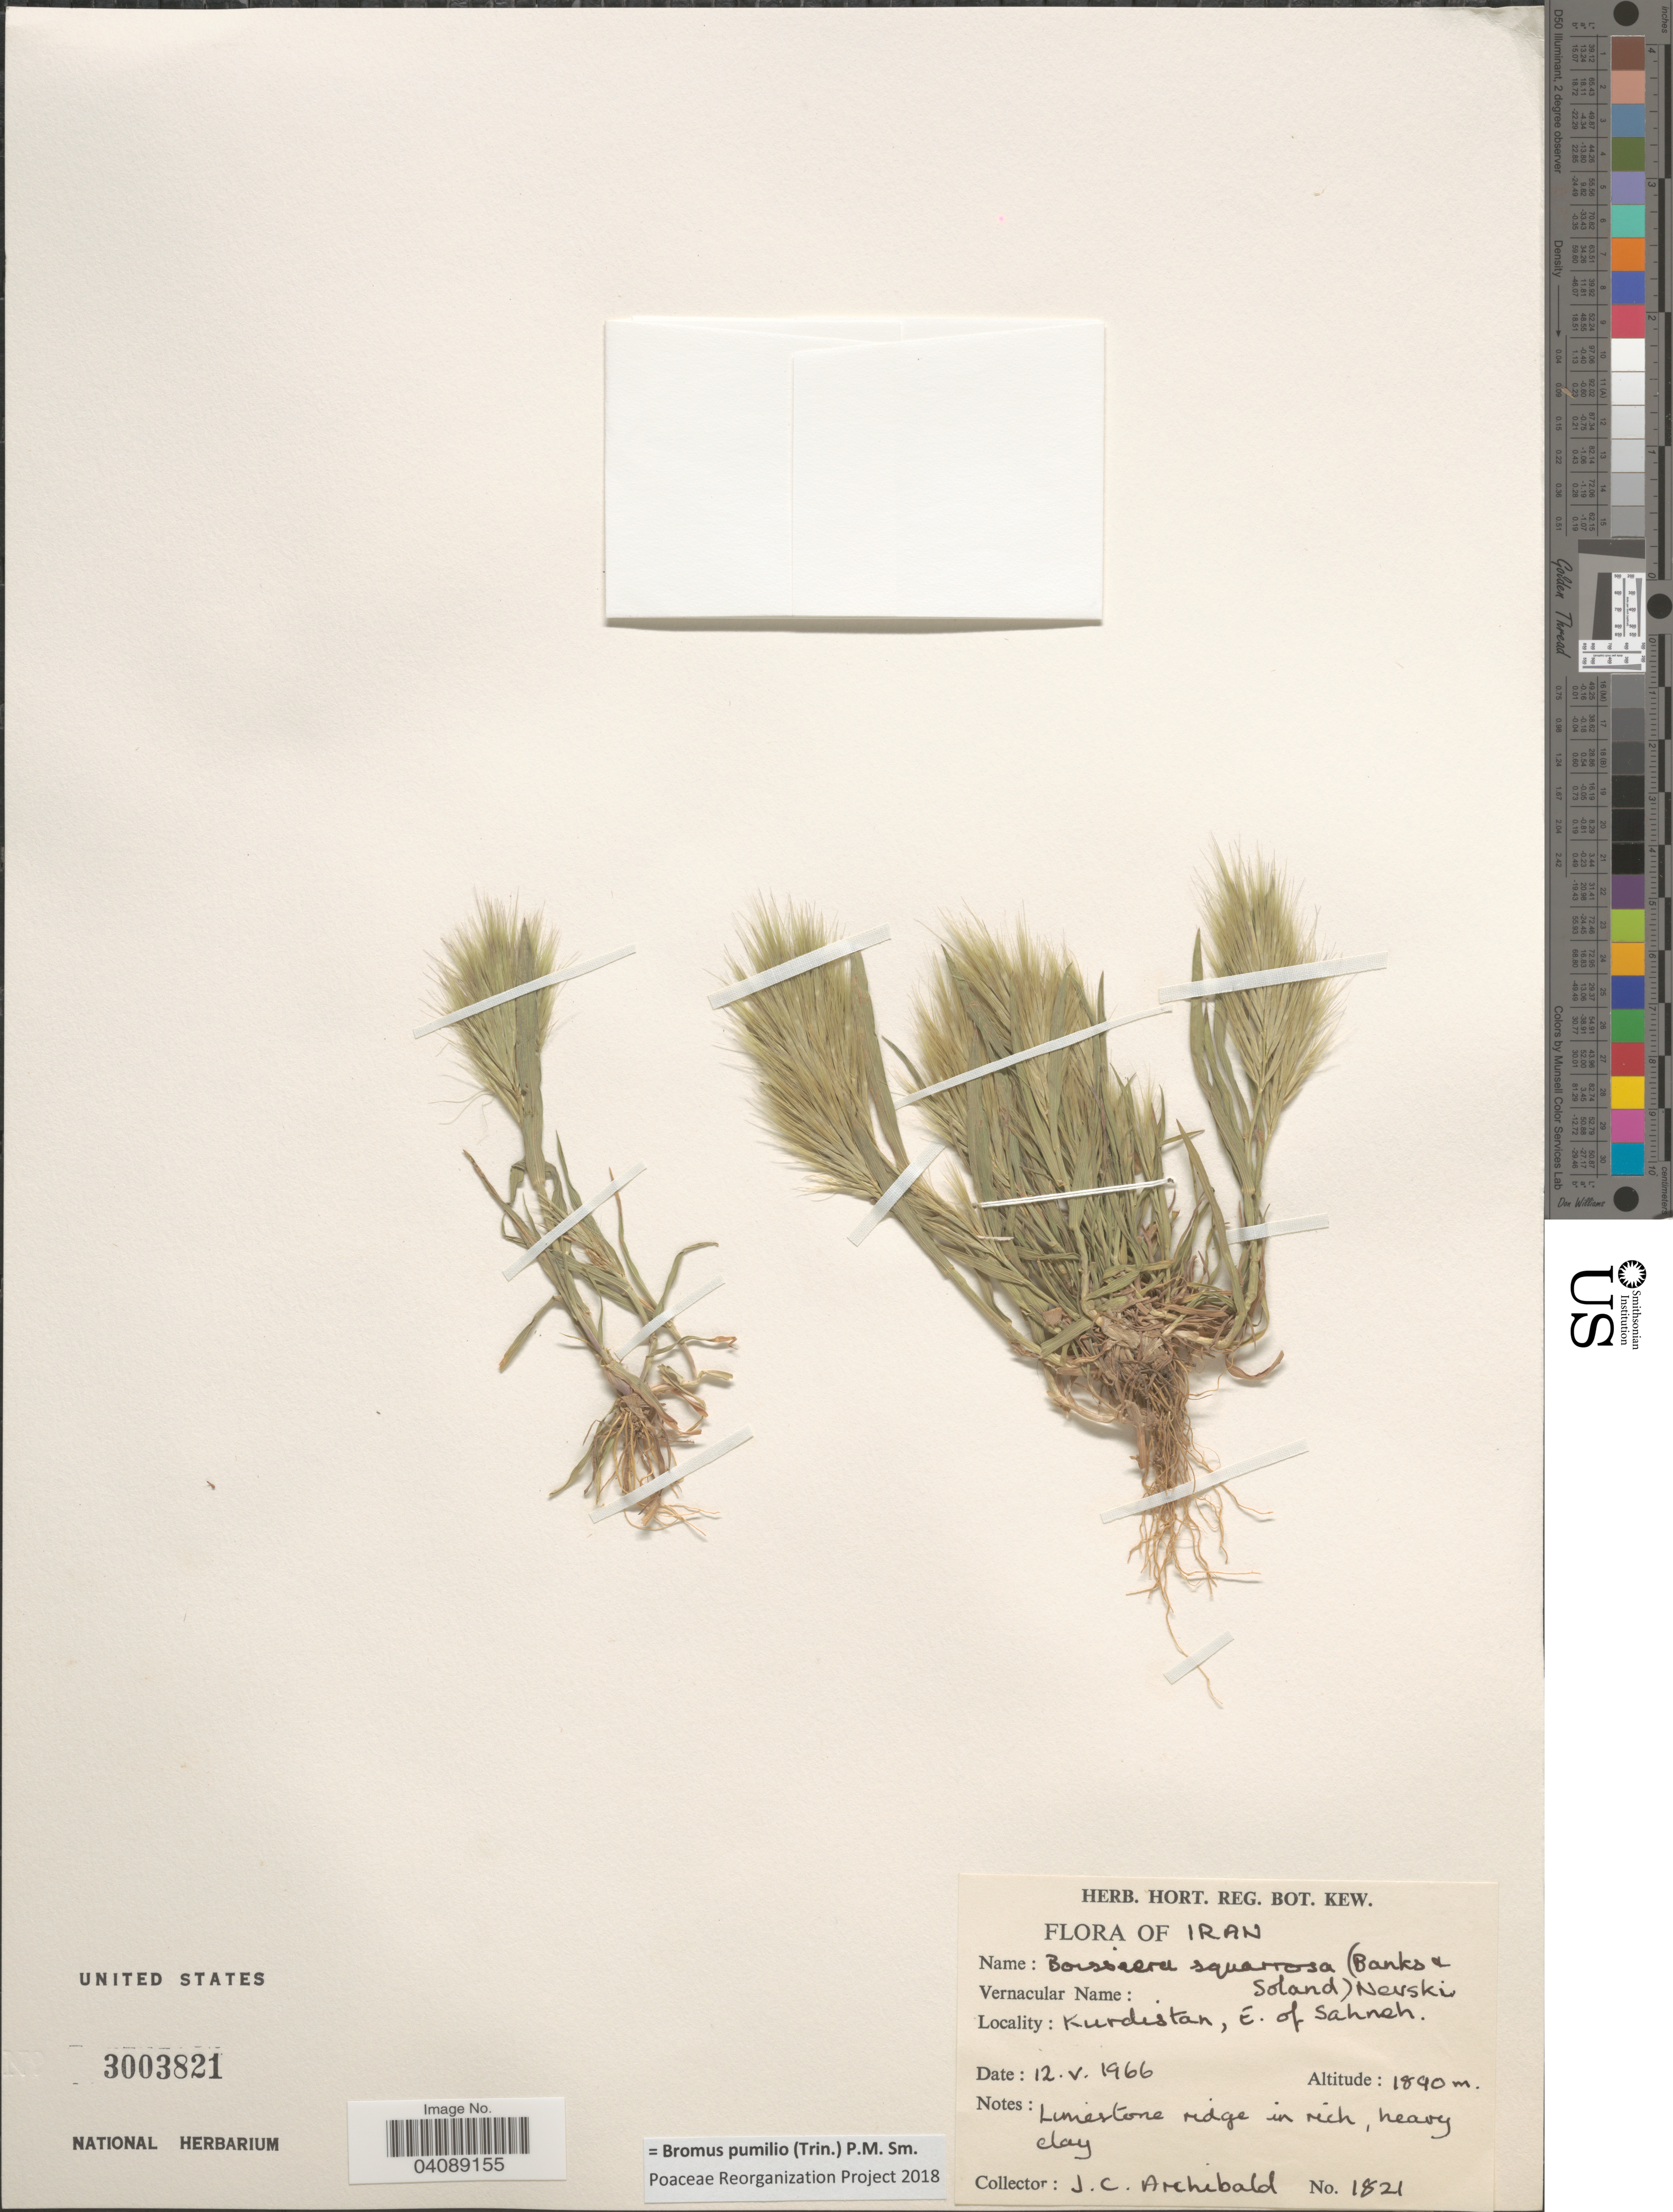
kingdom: Plantae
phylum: Tracheophyta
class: Liliopsida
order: Poales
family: Poaceae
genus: Bromus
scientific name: Bromus pumilio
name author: (Trin.) P.M. Sm.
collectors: J. Archibald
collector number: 1821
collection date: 1966-05-12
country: Iran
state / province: Kurdistan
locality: E. of Sahneh.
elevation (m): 1890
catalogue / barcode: US 3003821